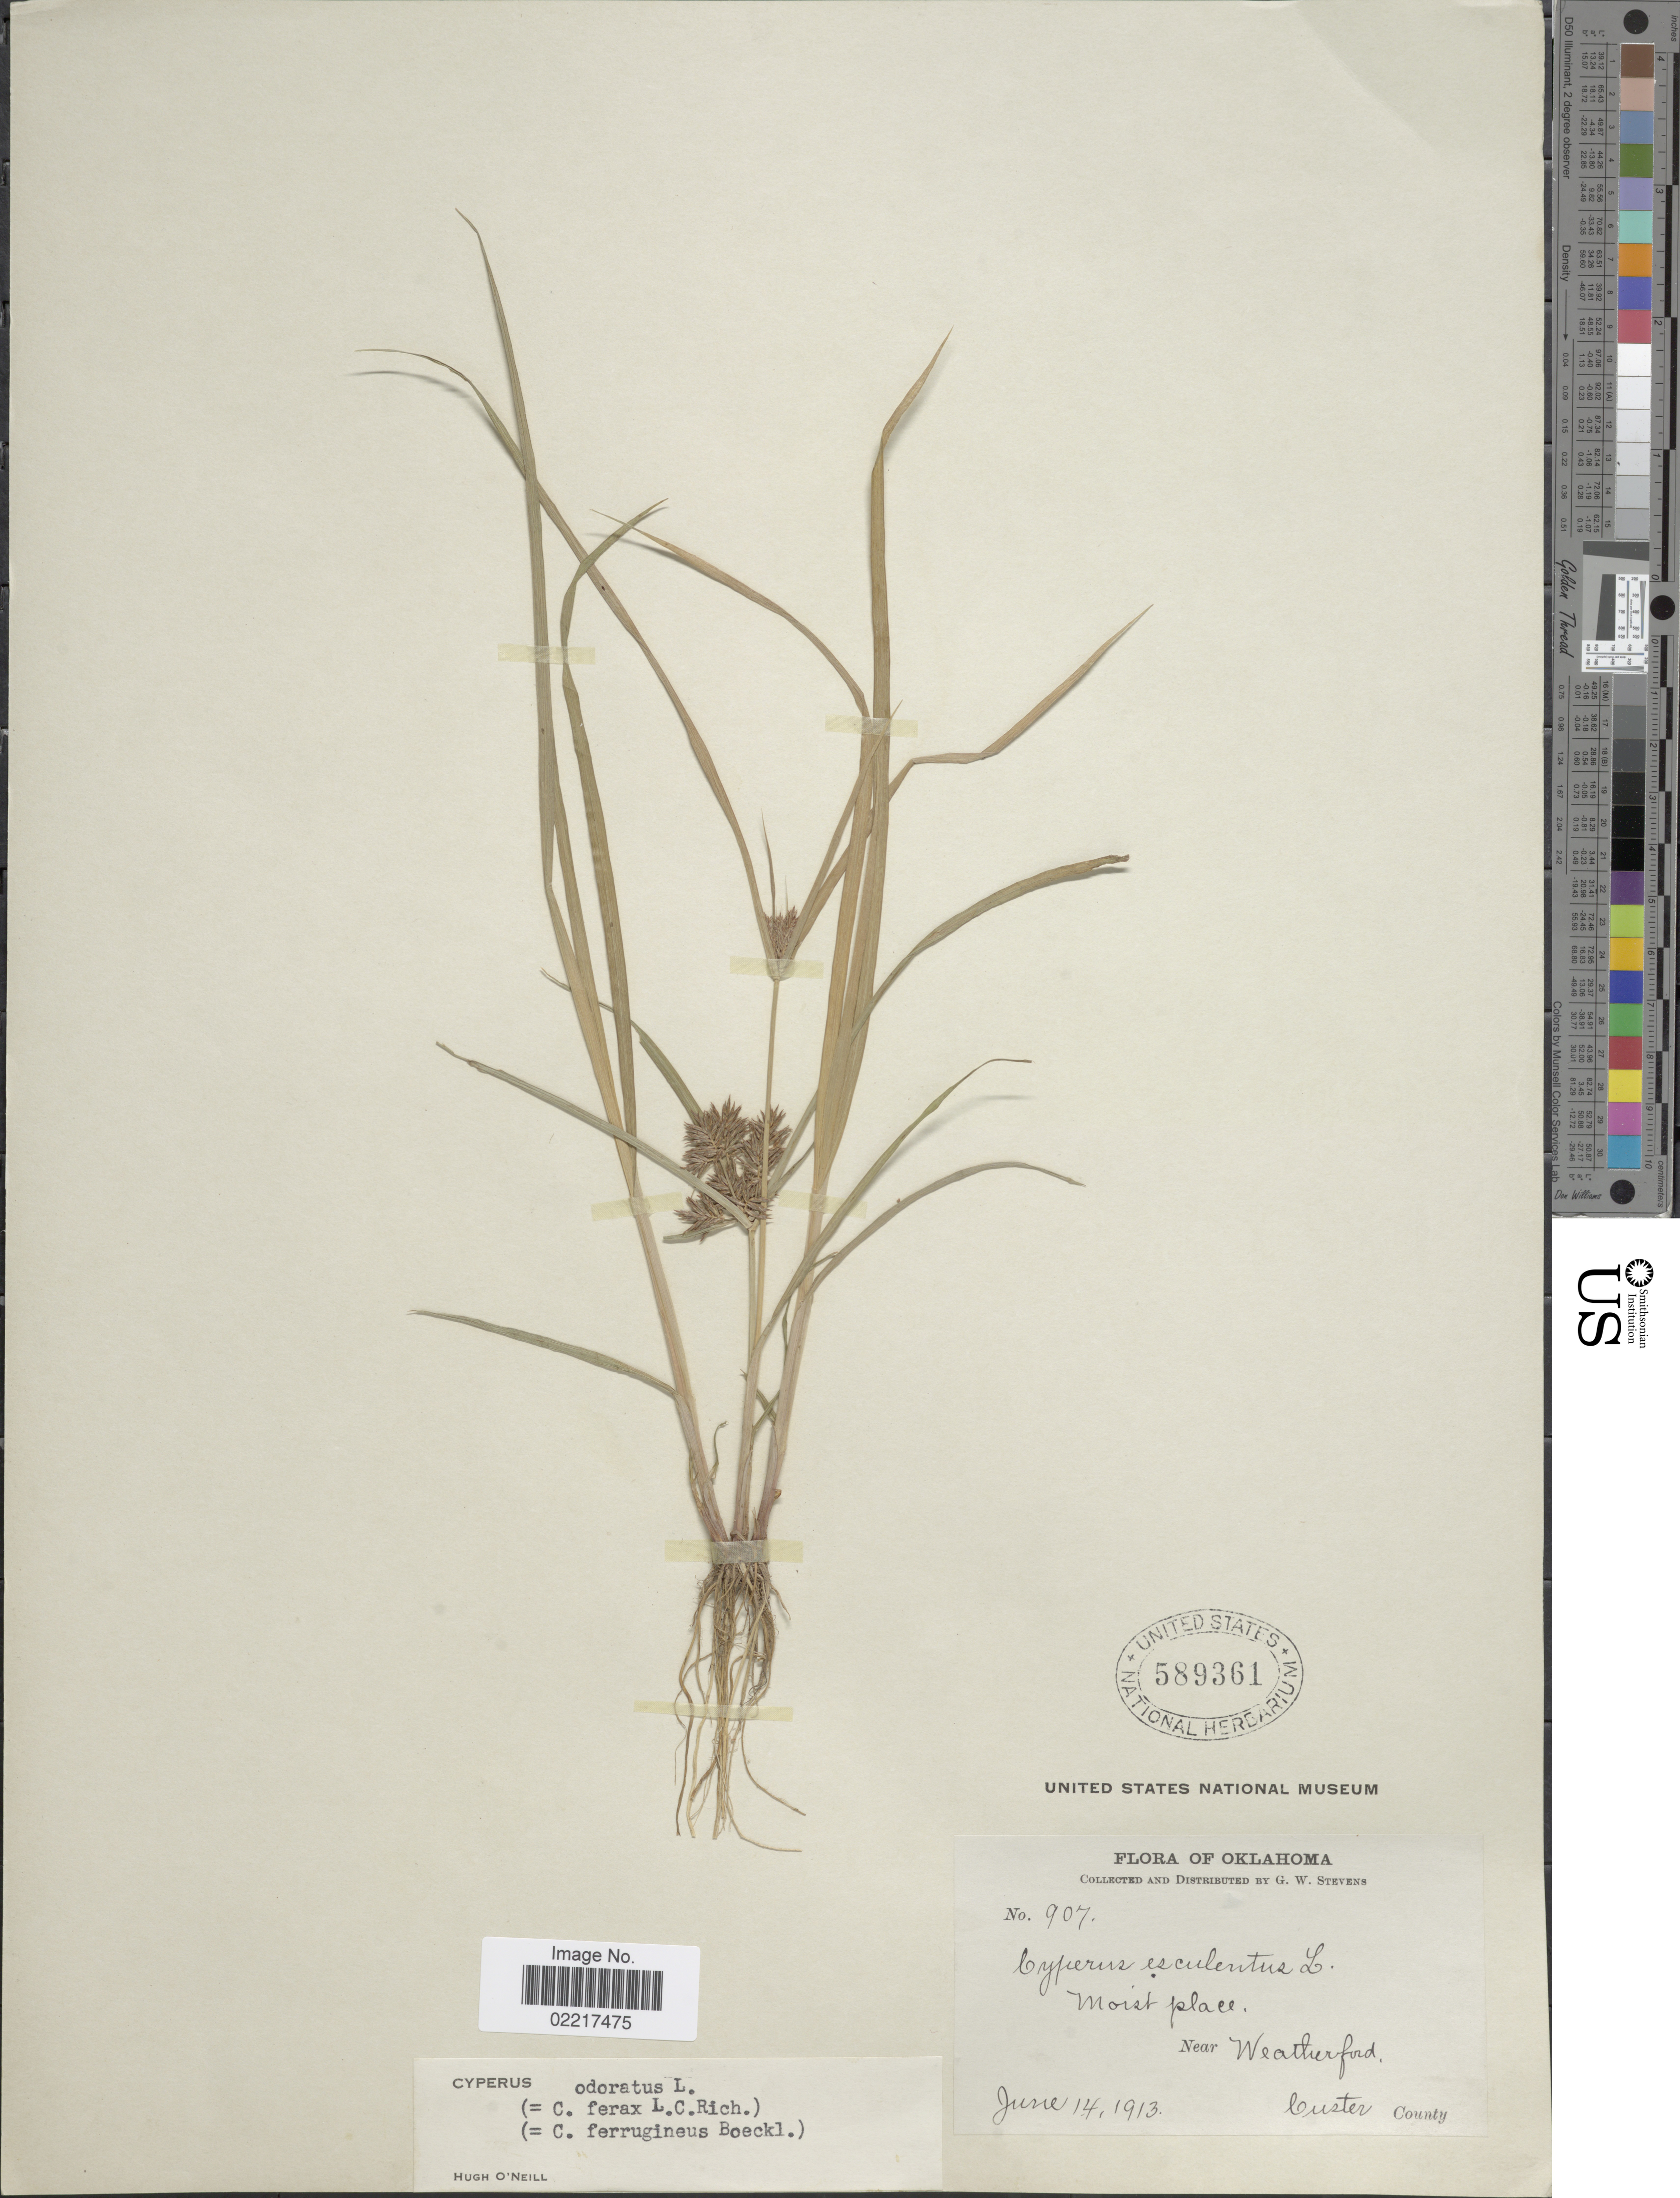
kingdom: Plantae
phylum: Tracheophyta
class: Liliopsida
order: Poales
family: Cyperaceae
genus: Cyperus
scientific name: Cyperus odoratus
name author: L.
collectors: G. W. Stevens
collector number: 907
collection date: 1913-06-14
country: United States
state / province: Oklahoma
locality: Moist place, Near Weatherford, Custer County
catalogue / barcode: US 589361